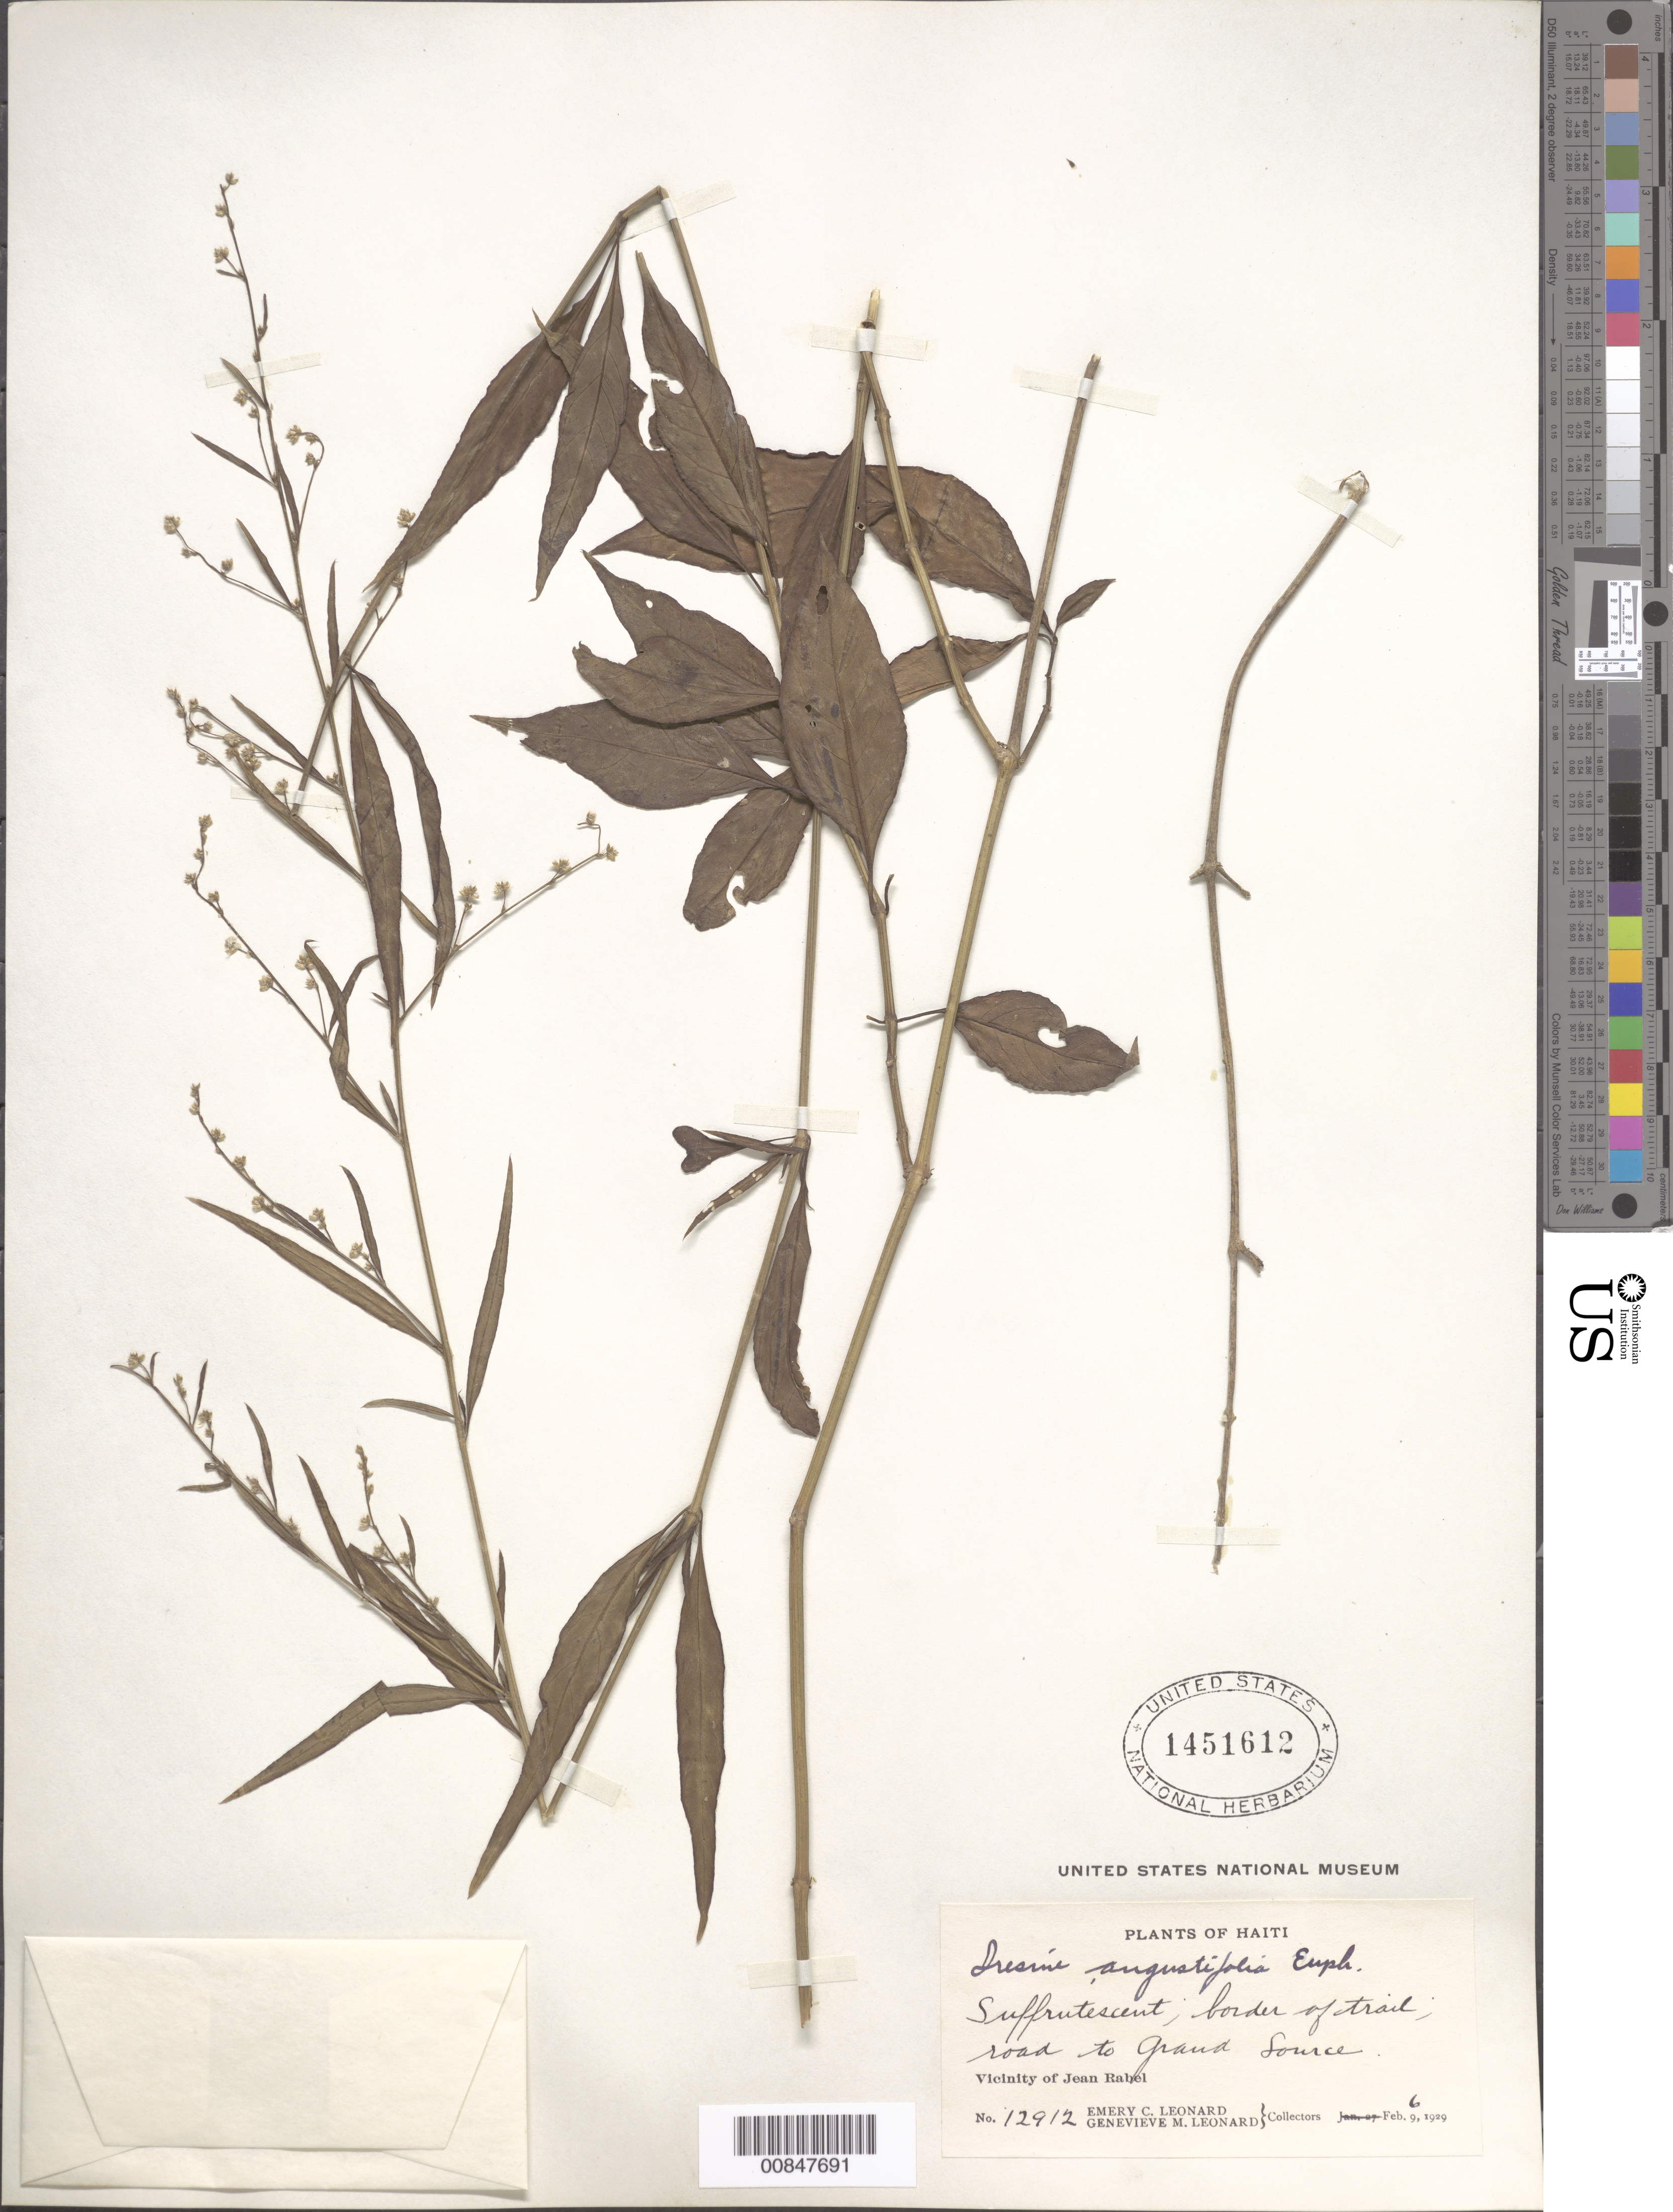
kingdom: Plantae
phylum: Tracheophyta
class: Magnoliopsida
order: Caryophyllales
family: Amaranthaceae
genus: Iresine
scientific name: Iresine angustifolia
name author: Euphrasén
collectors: E. C. Leonard & G. M. Leonard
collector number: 12912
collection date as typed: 06 Feb 1929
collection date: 1929-02-06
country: Haiti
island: Hispaniola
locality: Vicinity of Jean Rabel. Border of trail, road to Grand Source.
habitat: Border of trail.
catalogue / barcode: US 1451612